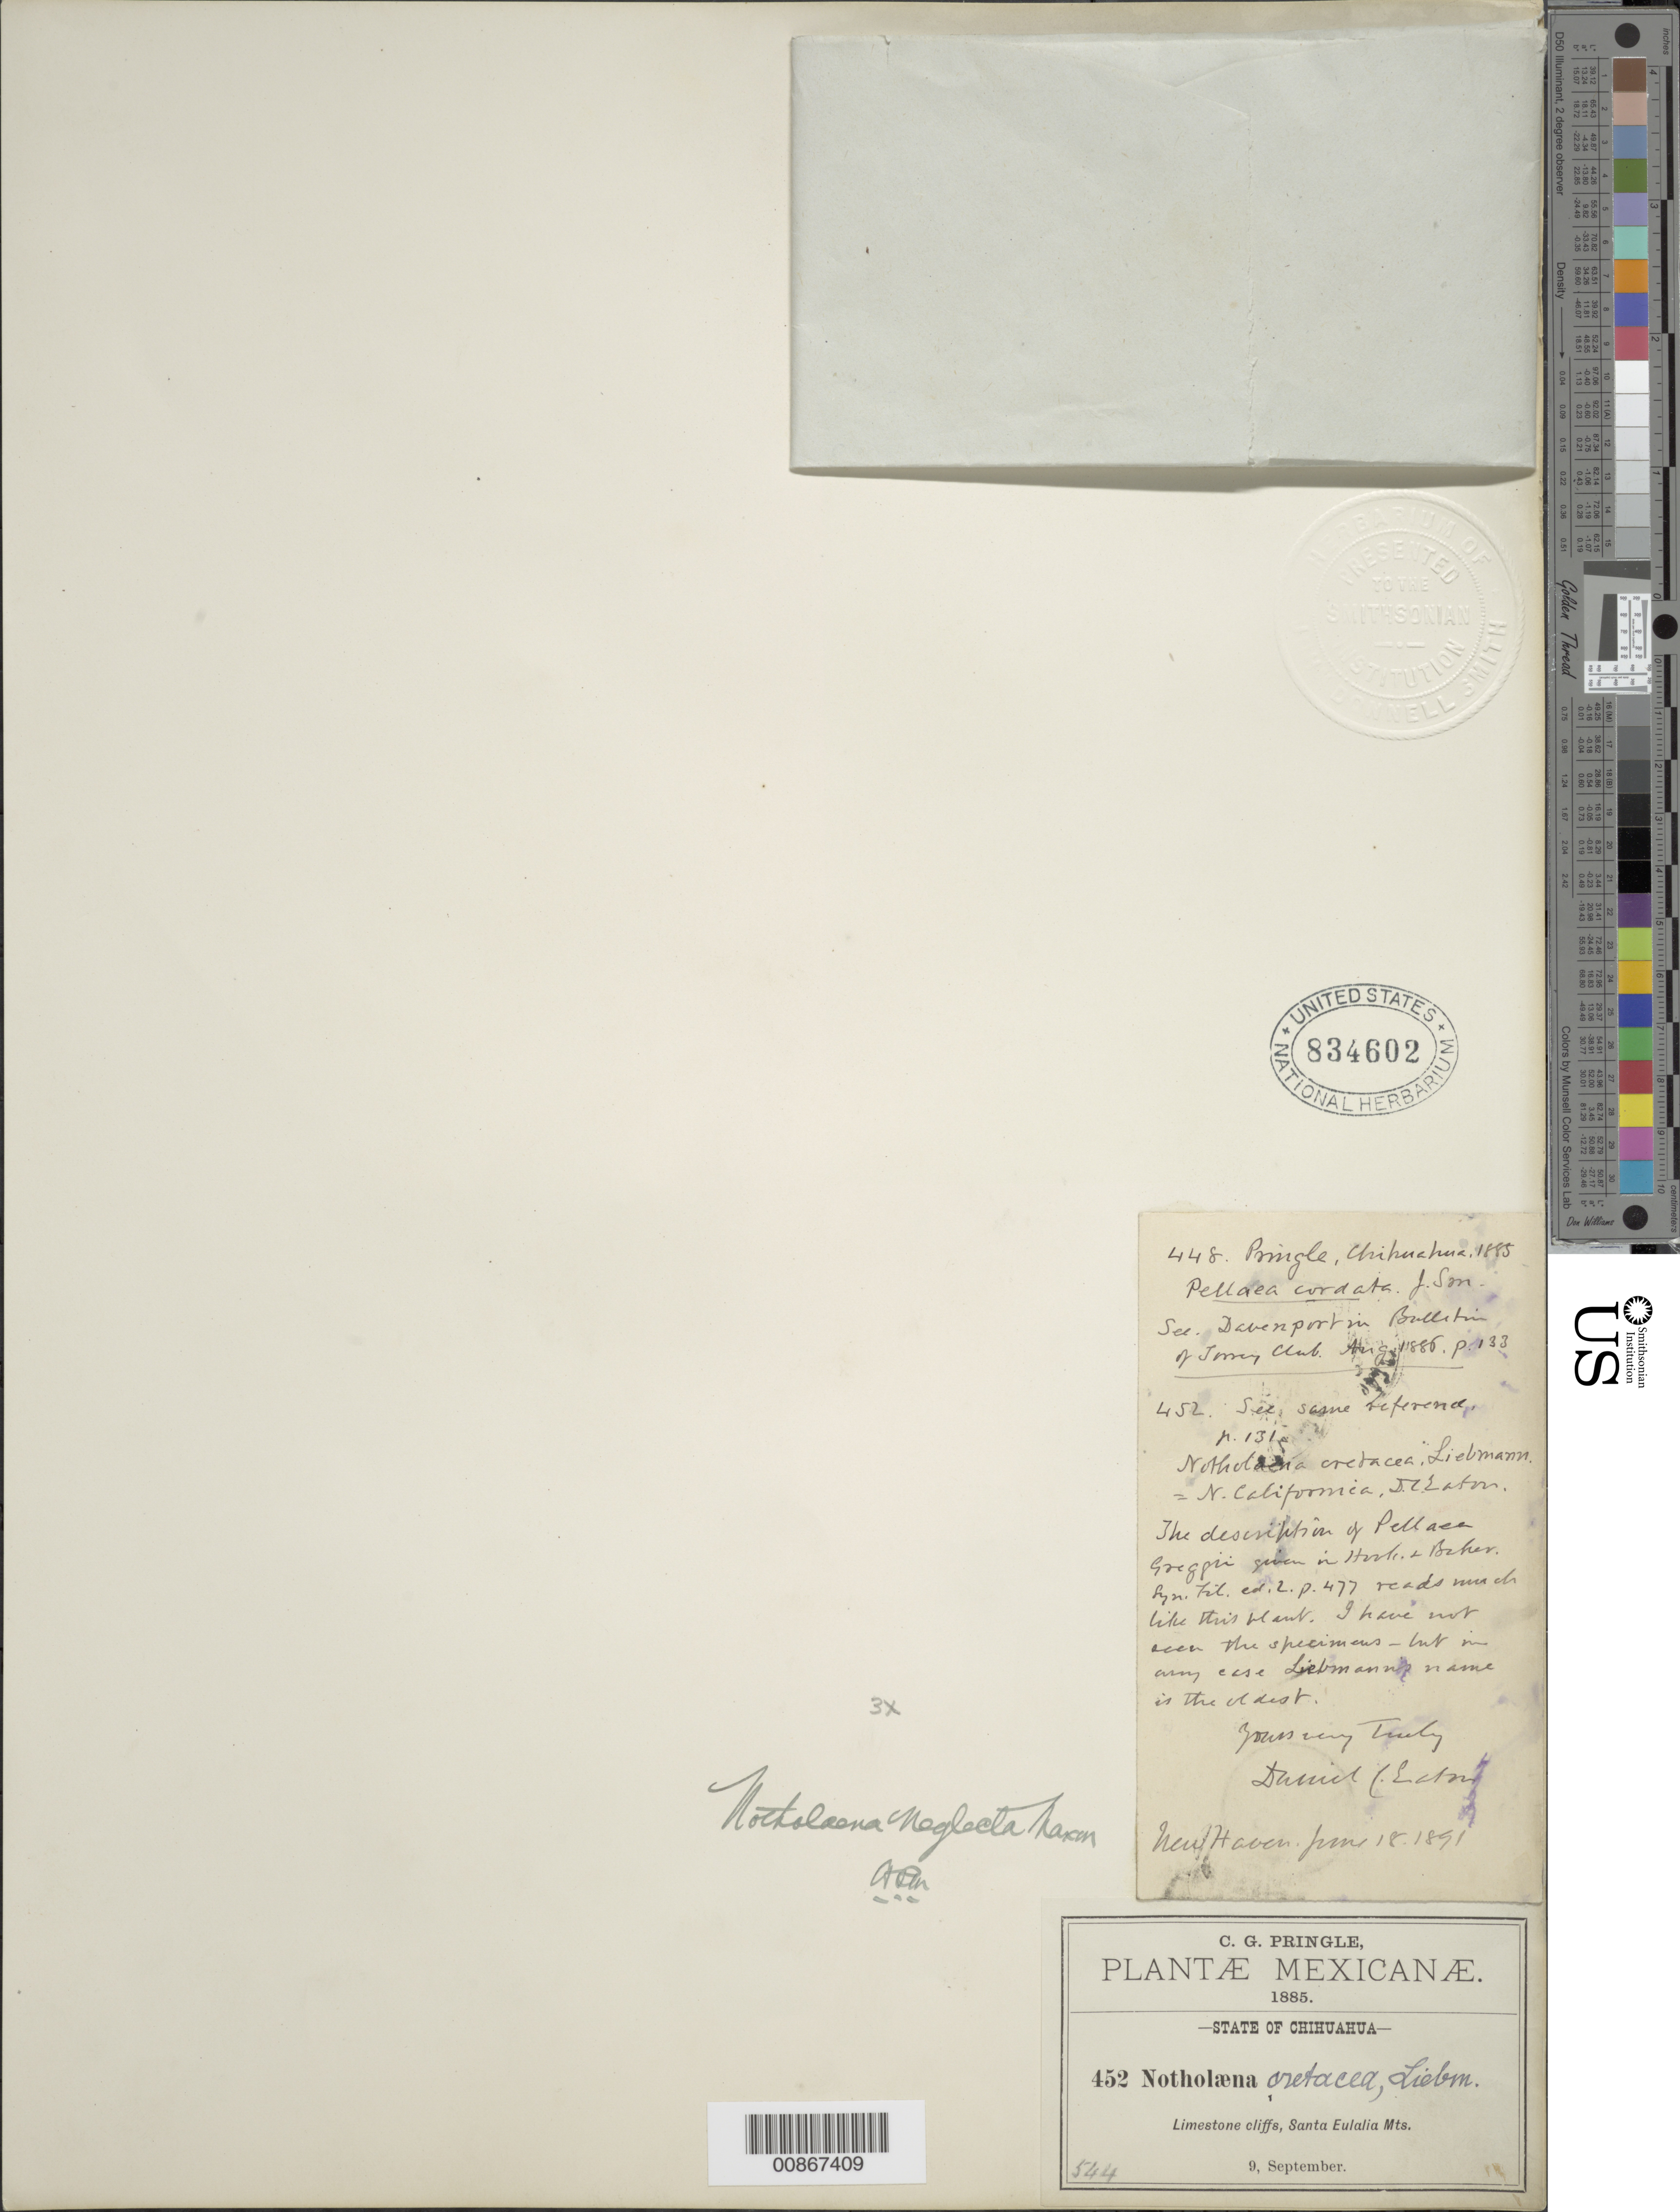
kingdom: Plantae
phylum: Tracheophyta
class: Polypodiopsida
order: Polypodiales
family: Pteridaceae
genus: Notholaena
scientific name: Notholaena neglecta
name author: Maxon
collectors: C. G. Pringle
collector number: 452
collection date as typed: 09 Sep 1885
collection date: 1885-09-09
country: Mexico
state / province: Chihuahua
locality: Santa Eulalia Mts., Chihuahua.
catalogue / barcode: US 834602